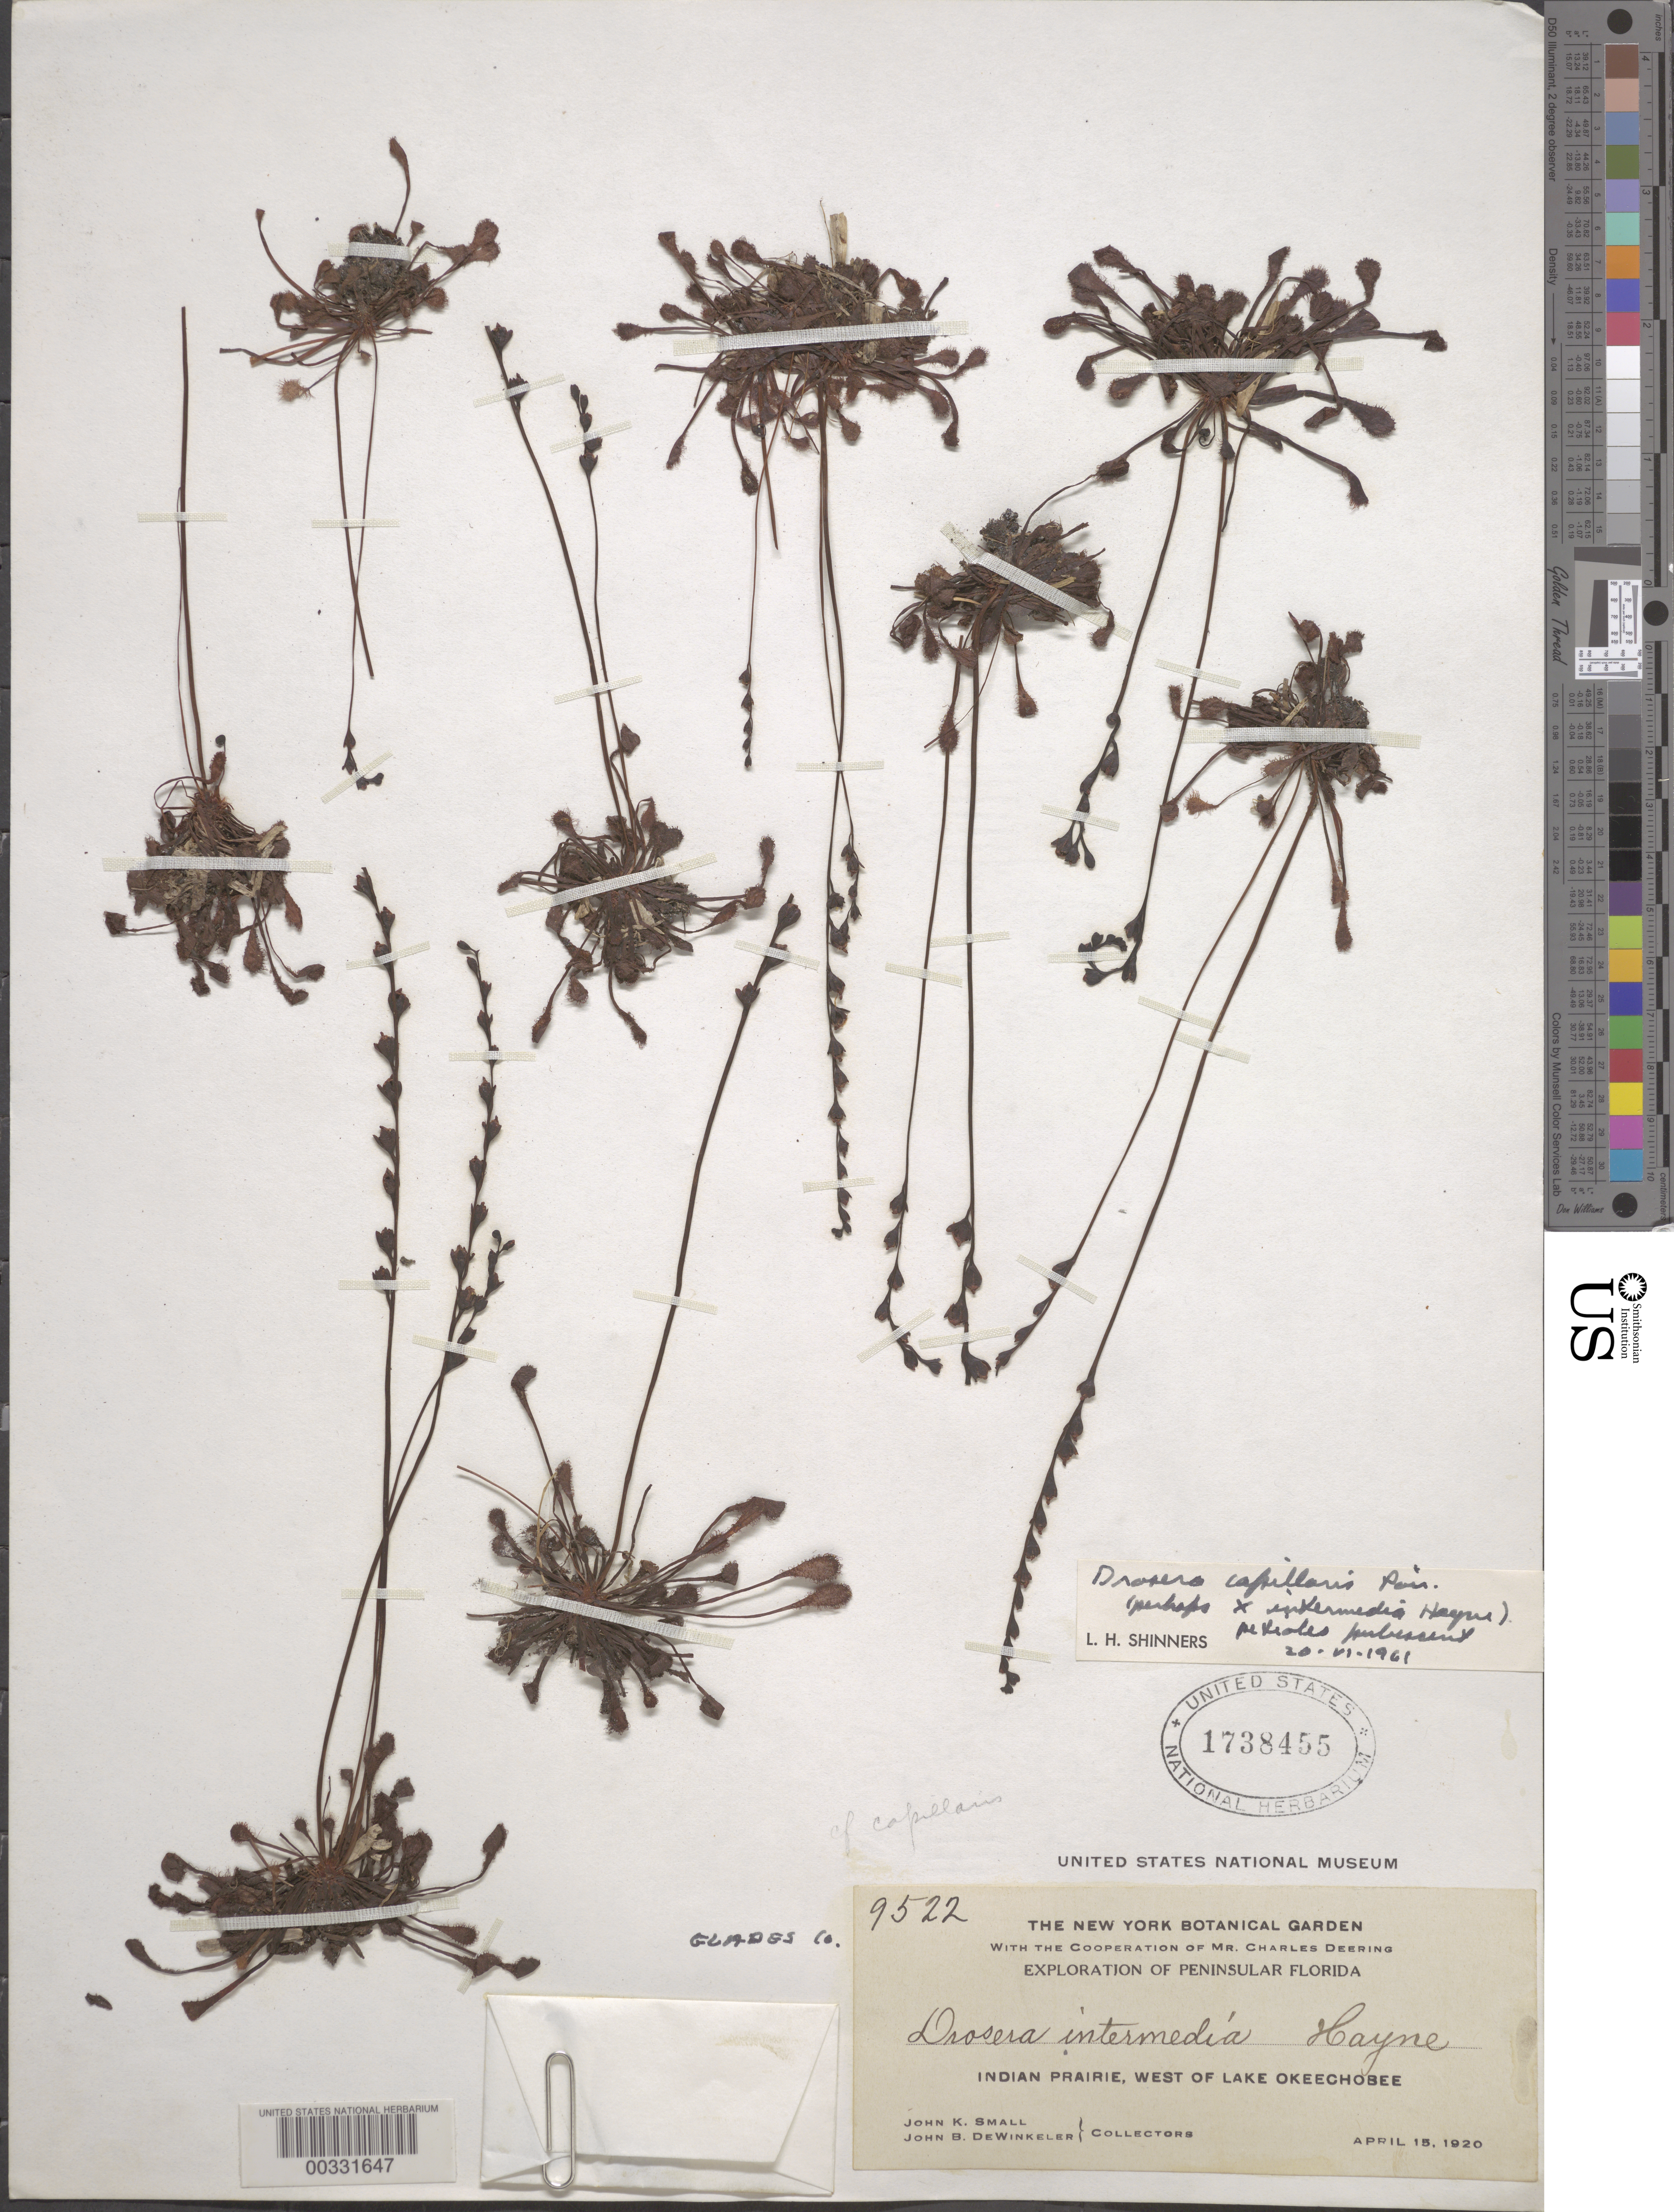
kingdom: Plantae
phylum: Tracheophyta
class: Magnoliopsida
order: Caryophyllales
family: Droseraceae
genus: Drosera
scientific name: Drosera capillaris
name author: Poir.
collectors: J. K. Small & J. Dewinkler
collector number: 9522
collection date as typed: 15 Apr 1920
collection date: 1920-04-15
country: United States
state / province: Florida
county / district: Glades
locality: Indian prairie, west of lake okeechobee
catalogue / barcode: US 1738455